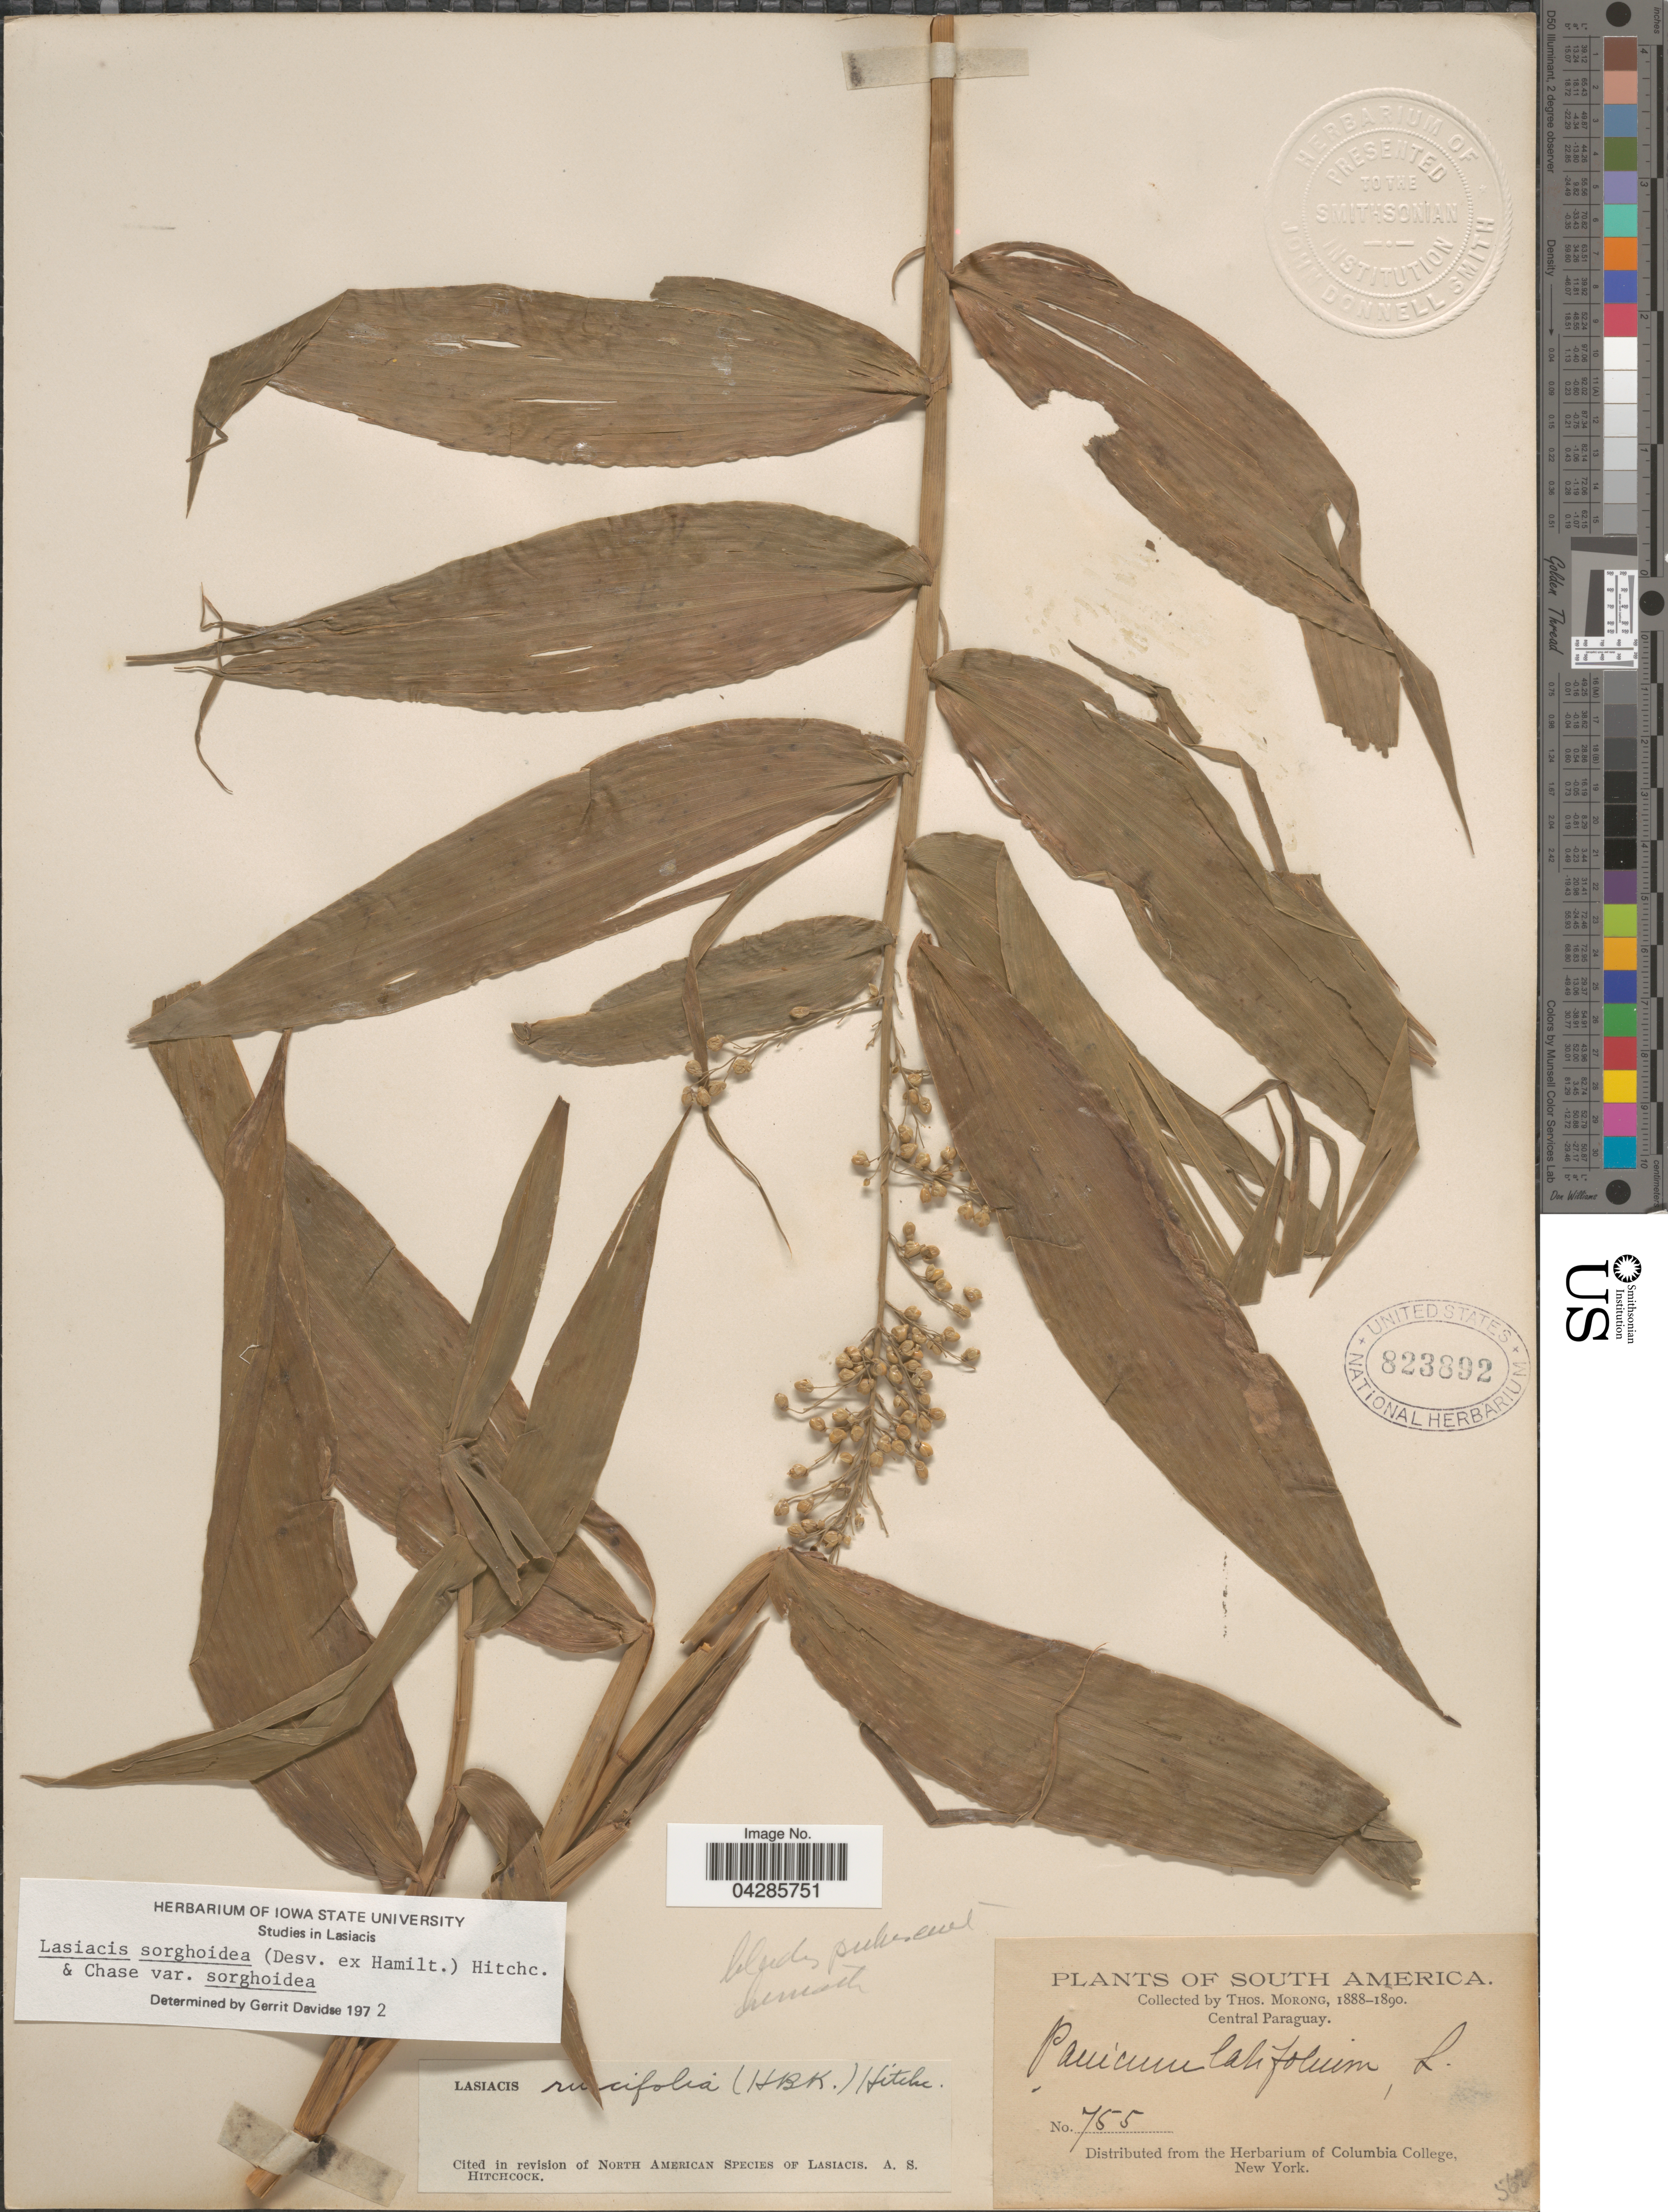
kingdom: Plantae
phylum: Tracheophyta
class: Liliopsida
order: Poales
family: Poaceae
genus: Lasiacis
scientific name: Lasiacis sorghoidea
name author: (Desv. ex Ham.) Hitchc. & Chase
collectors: ex herb. T. Morong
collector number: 755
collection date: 1888/1890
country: Paraguay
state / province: Central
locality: Central Paraguay.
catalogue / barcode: US 823892